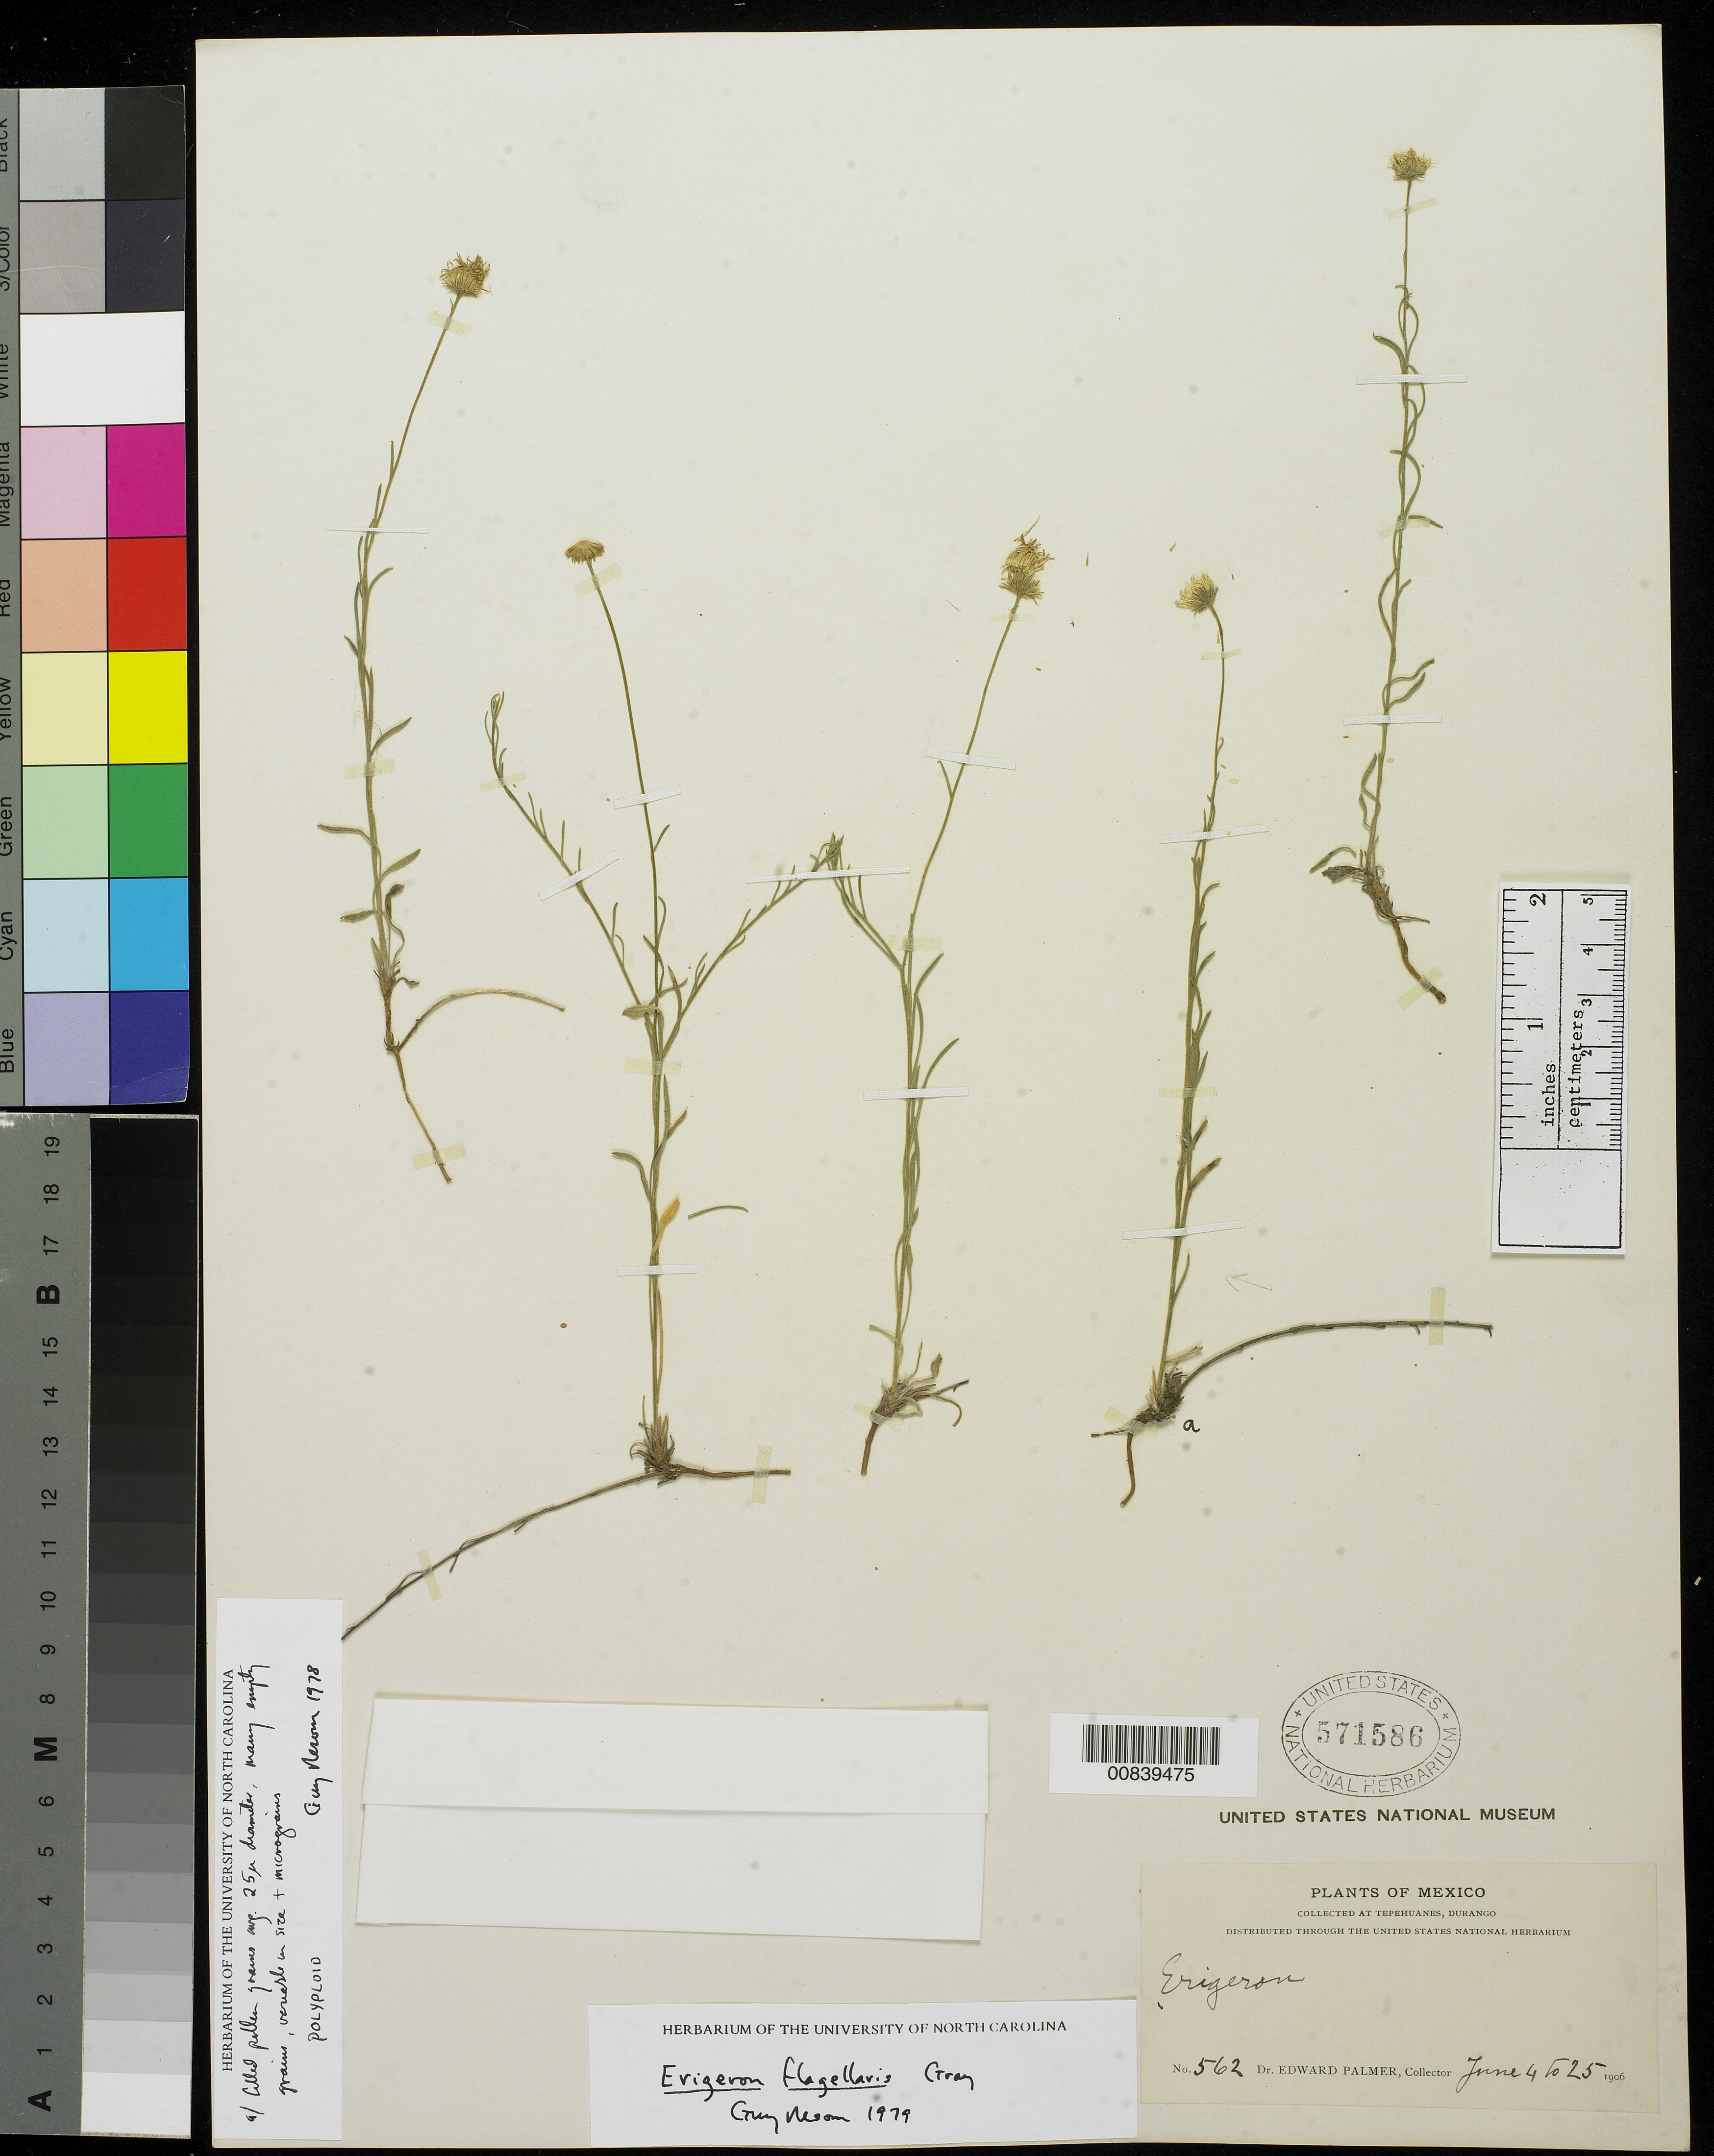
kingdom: Plantae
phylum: Tracheophyta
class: Magnoliopsida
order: Asterales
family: Asteraceae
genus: Erigeron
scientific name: Erigeron flagellaris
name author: A. Gray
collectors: E. Palmer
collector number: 562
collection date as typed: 04 Jun 1906 to 25 Jun 1906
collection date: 1906-06-04/1906-06-25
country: Mexico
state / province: Durango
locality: Tepehuanes, Durango.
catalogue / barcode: US 571586